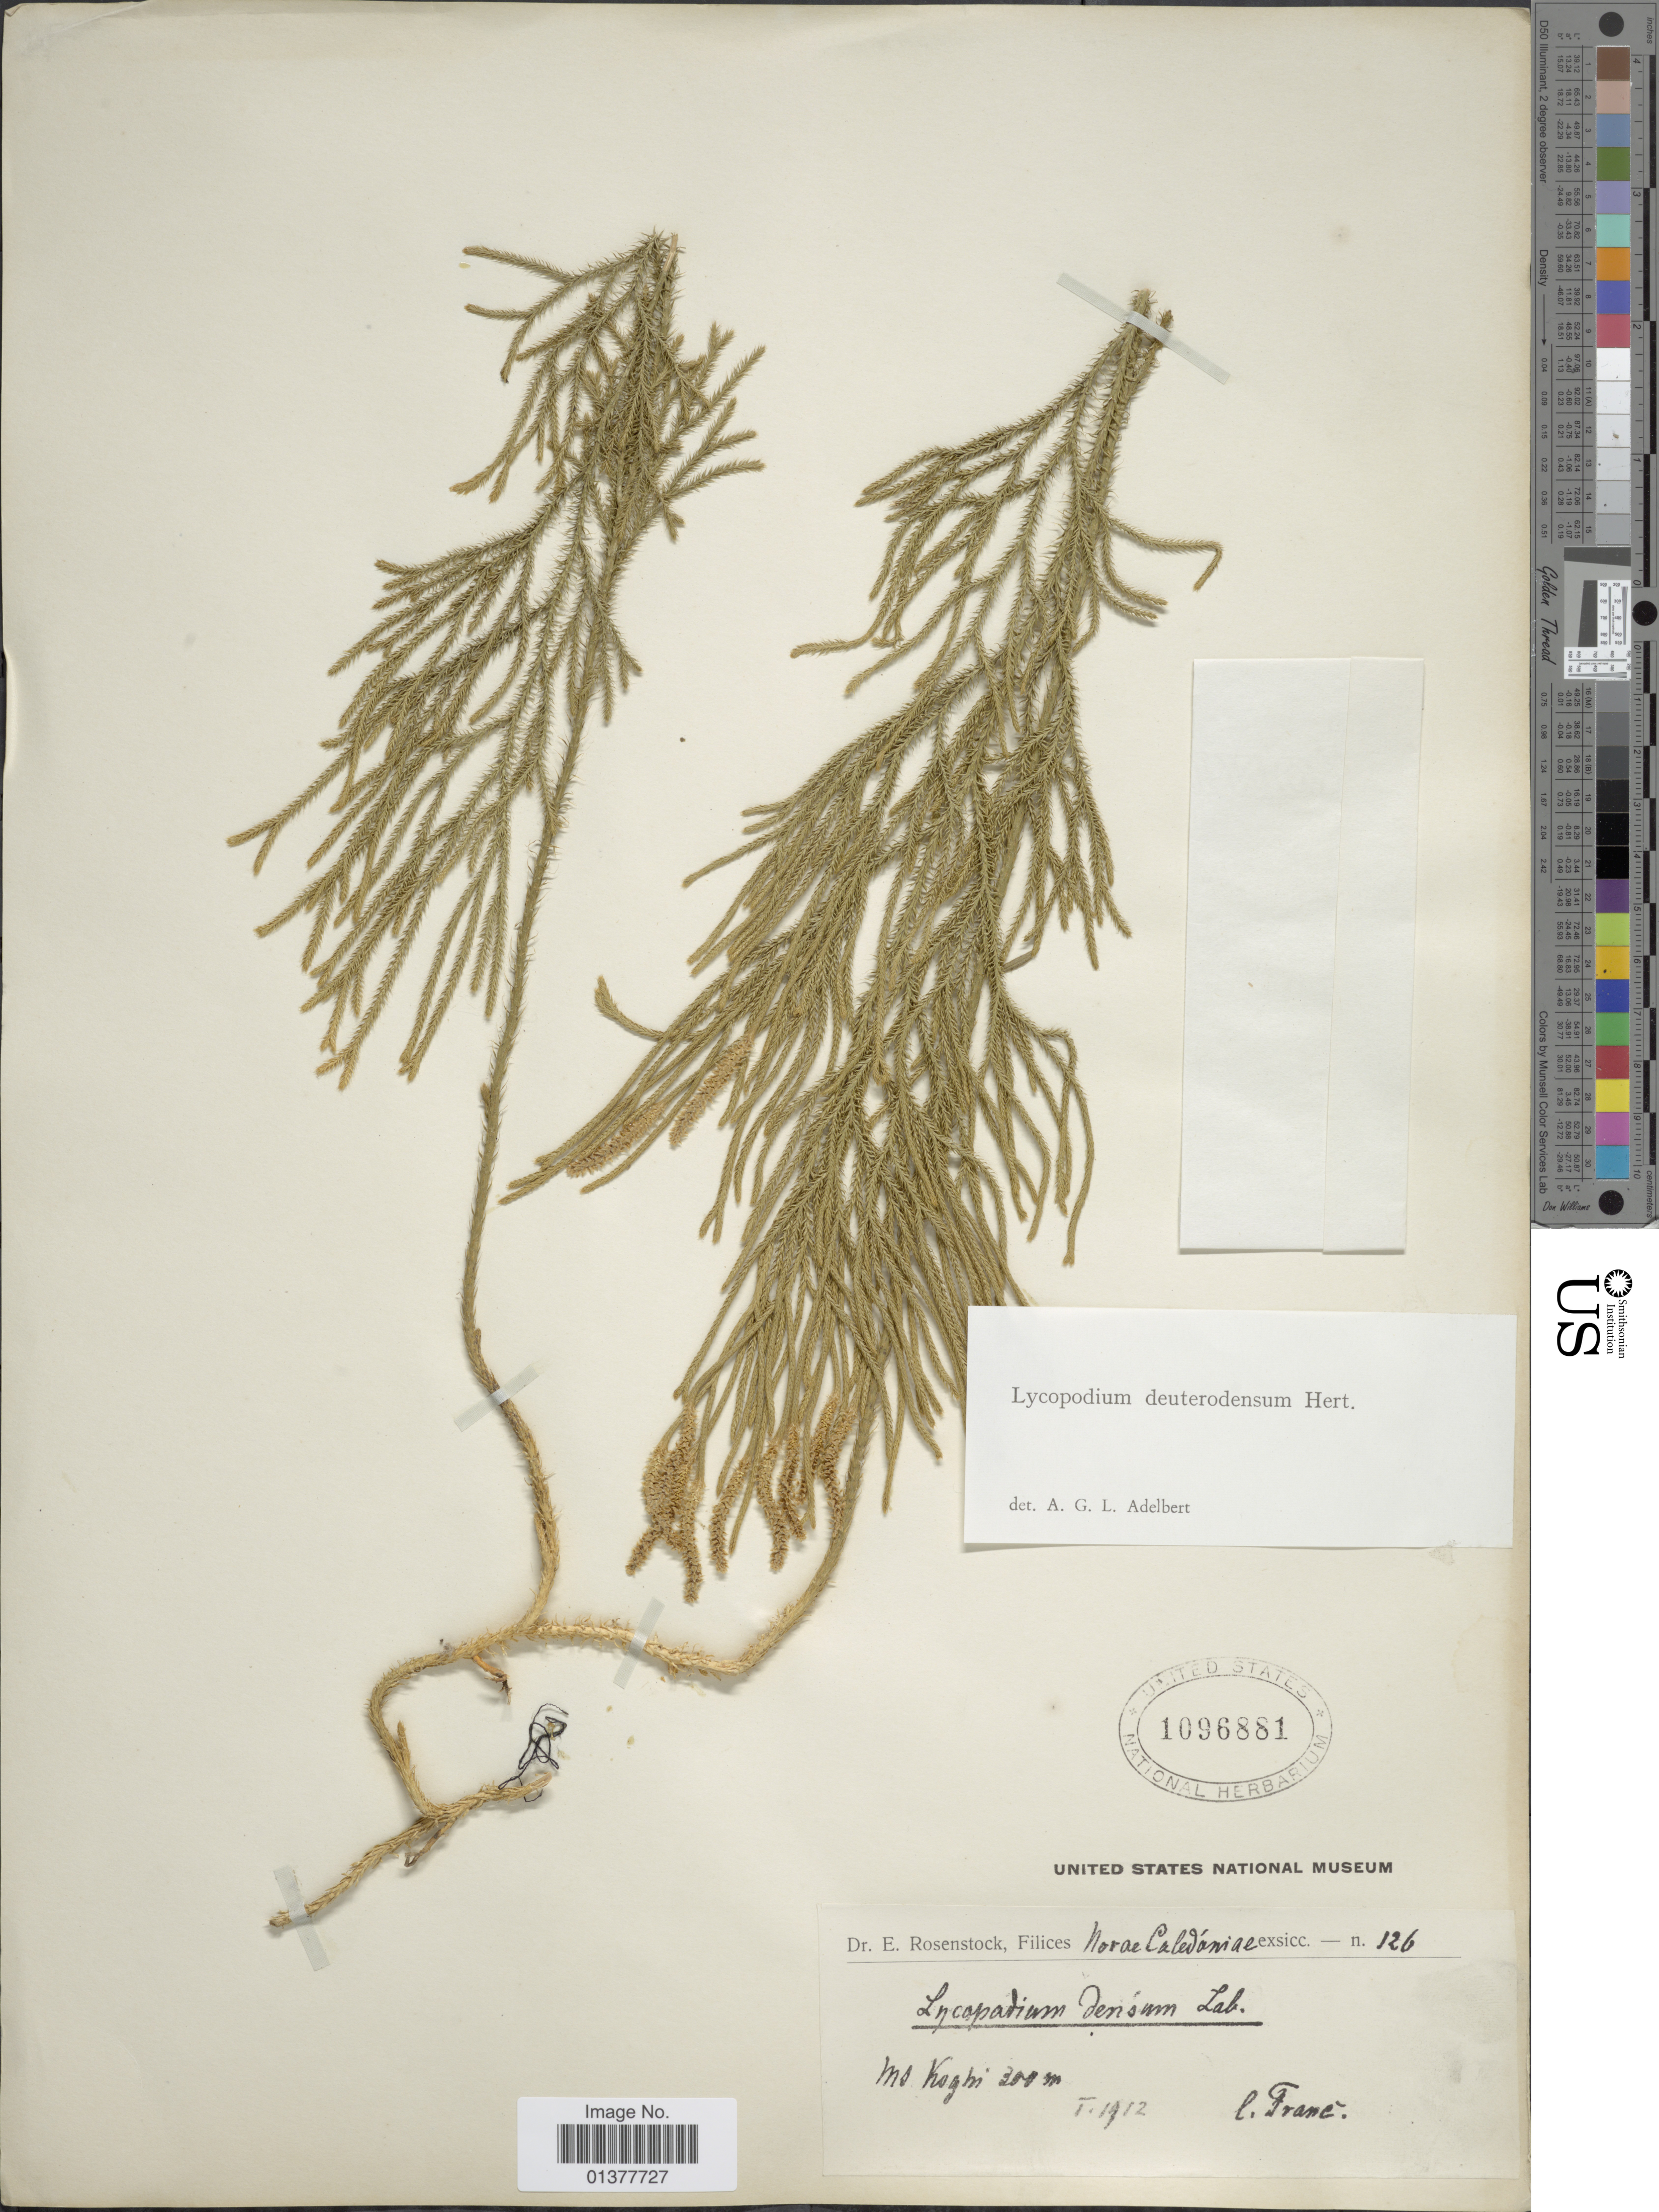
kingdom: Plantae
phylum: Tracheophyta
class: Lycopodiopsida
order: Lycopodiales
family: Lycopodiaceae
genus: Pseudolycopodium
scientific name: Pseudolycopodium densum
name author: (Rothm.) Holub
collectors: I. Franc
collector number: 126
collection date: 1912-01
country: New Caledonia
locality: Mt Koghi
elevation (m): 300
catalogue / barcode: US 1096881